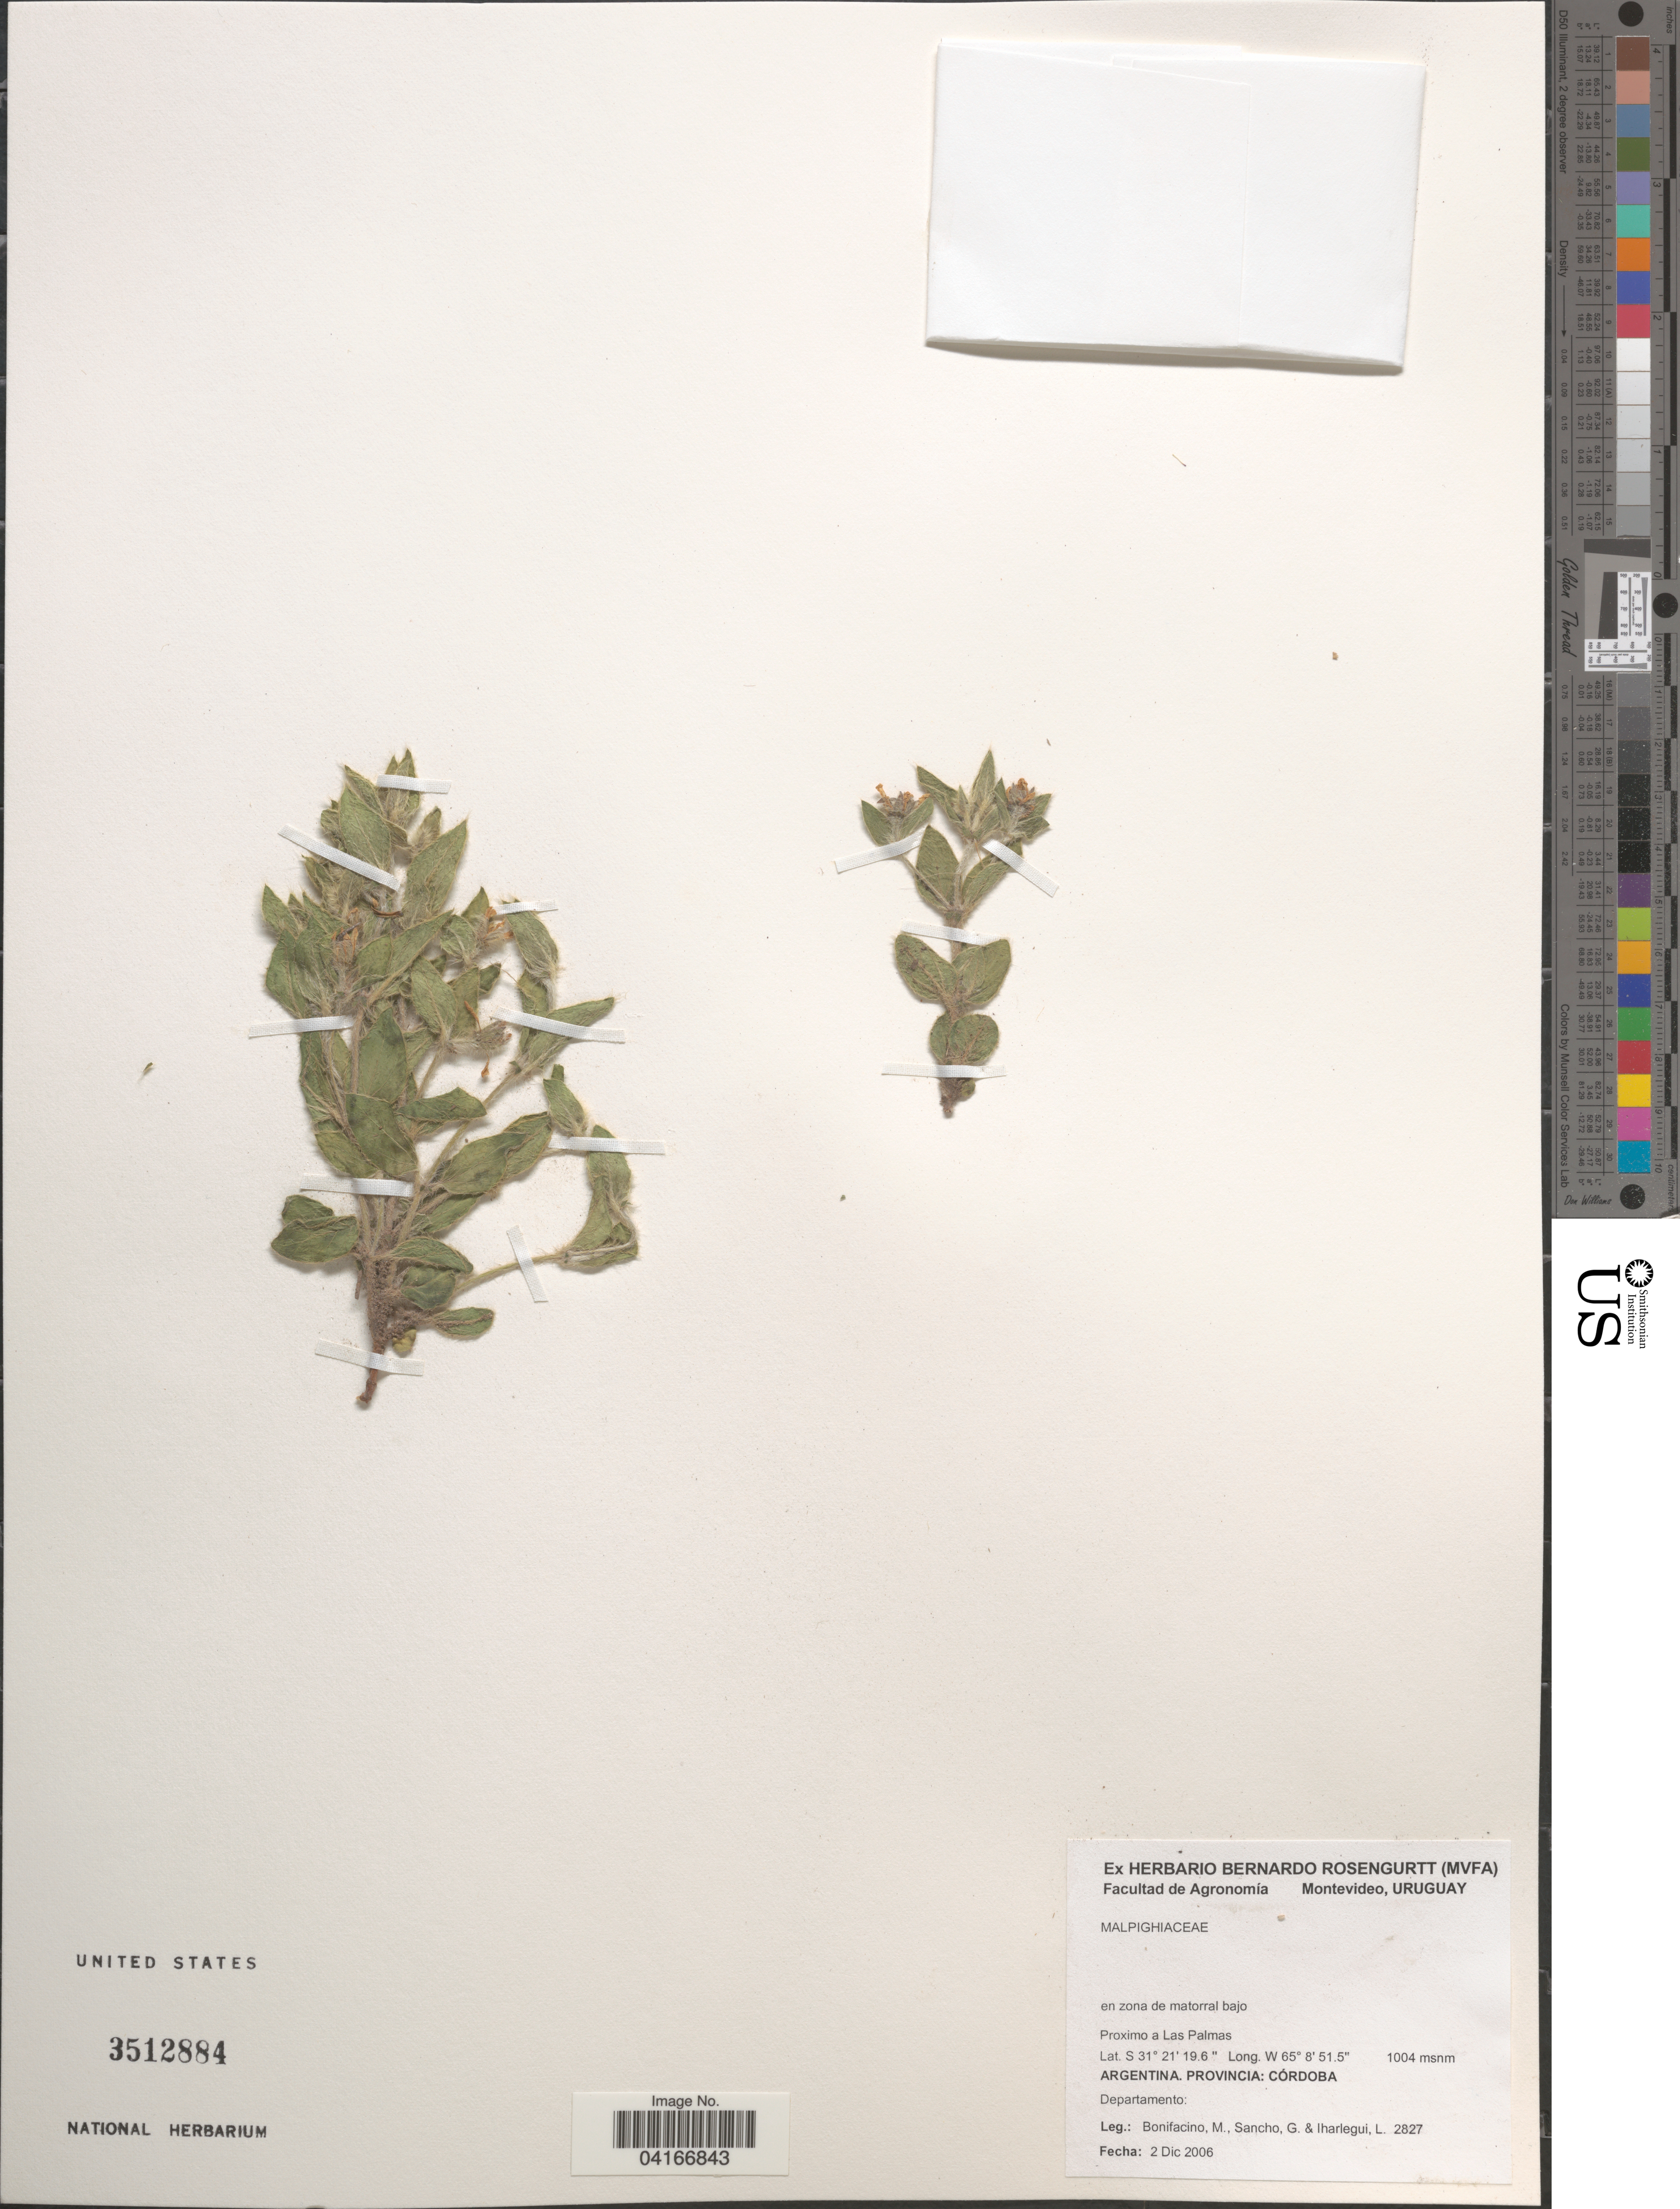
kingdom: Plantae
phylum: Tracheophyta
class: Magnoliopsida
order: Malpighiales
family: Malpighiaceae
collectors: M. Bonifacino, G. Sancho & L. Iharlegui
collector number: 2827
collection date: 2006-12-02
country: Argentina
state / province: Cordoba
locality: Proximo a Las Palmas.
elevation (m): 1004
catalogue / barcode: US 3512884